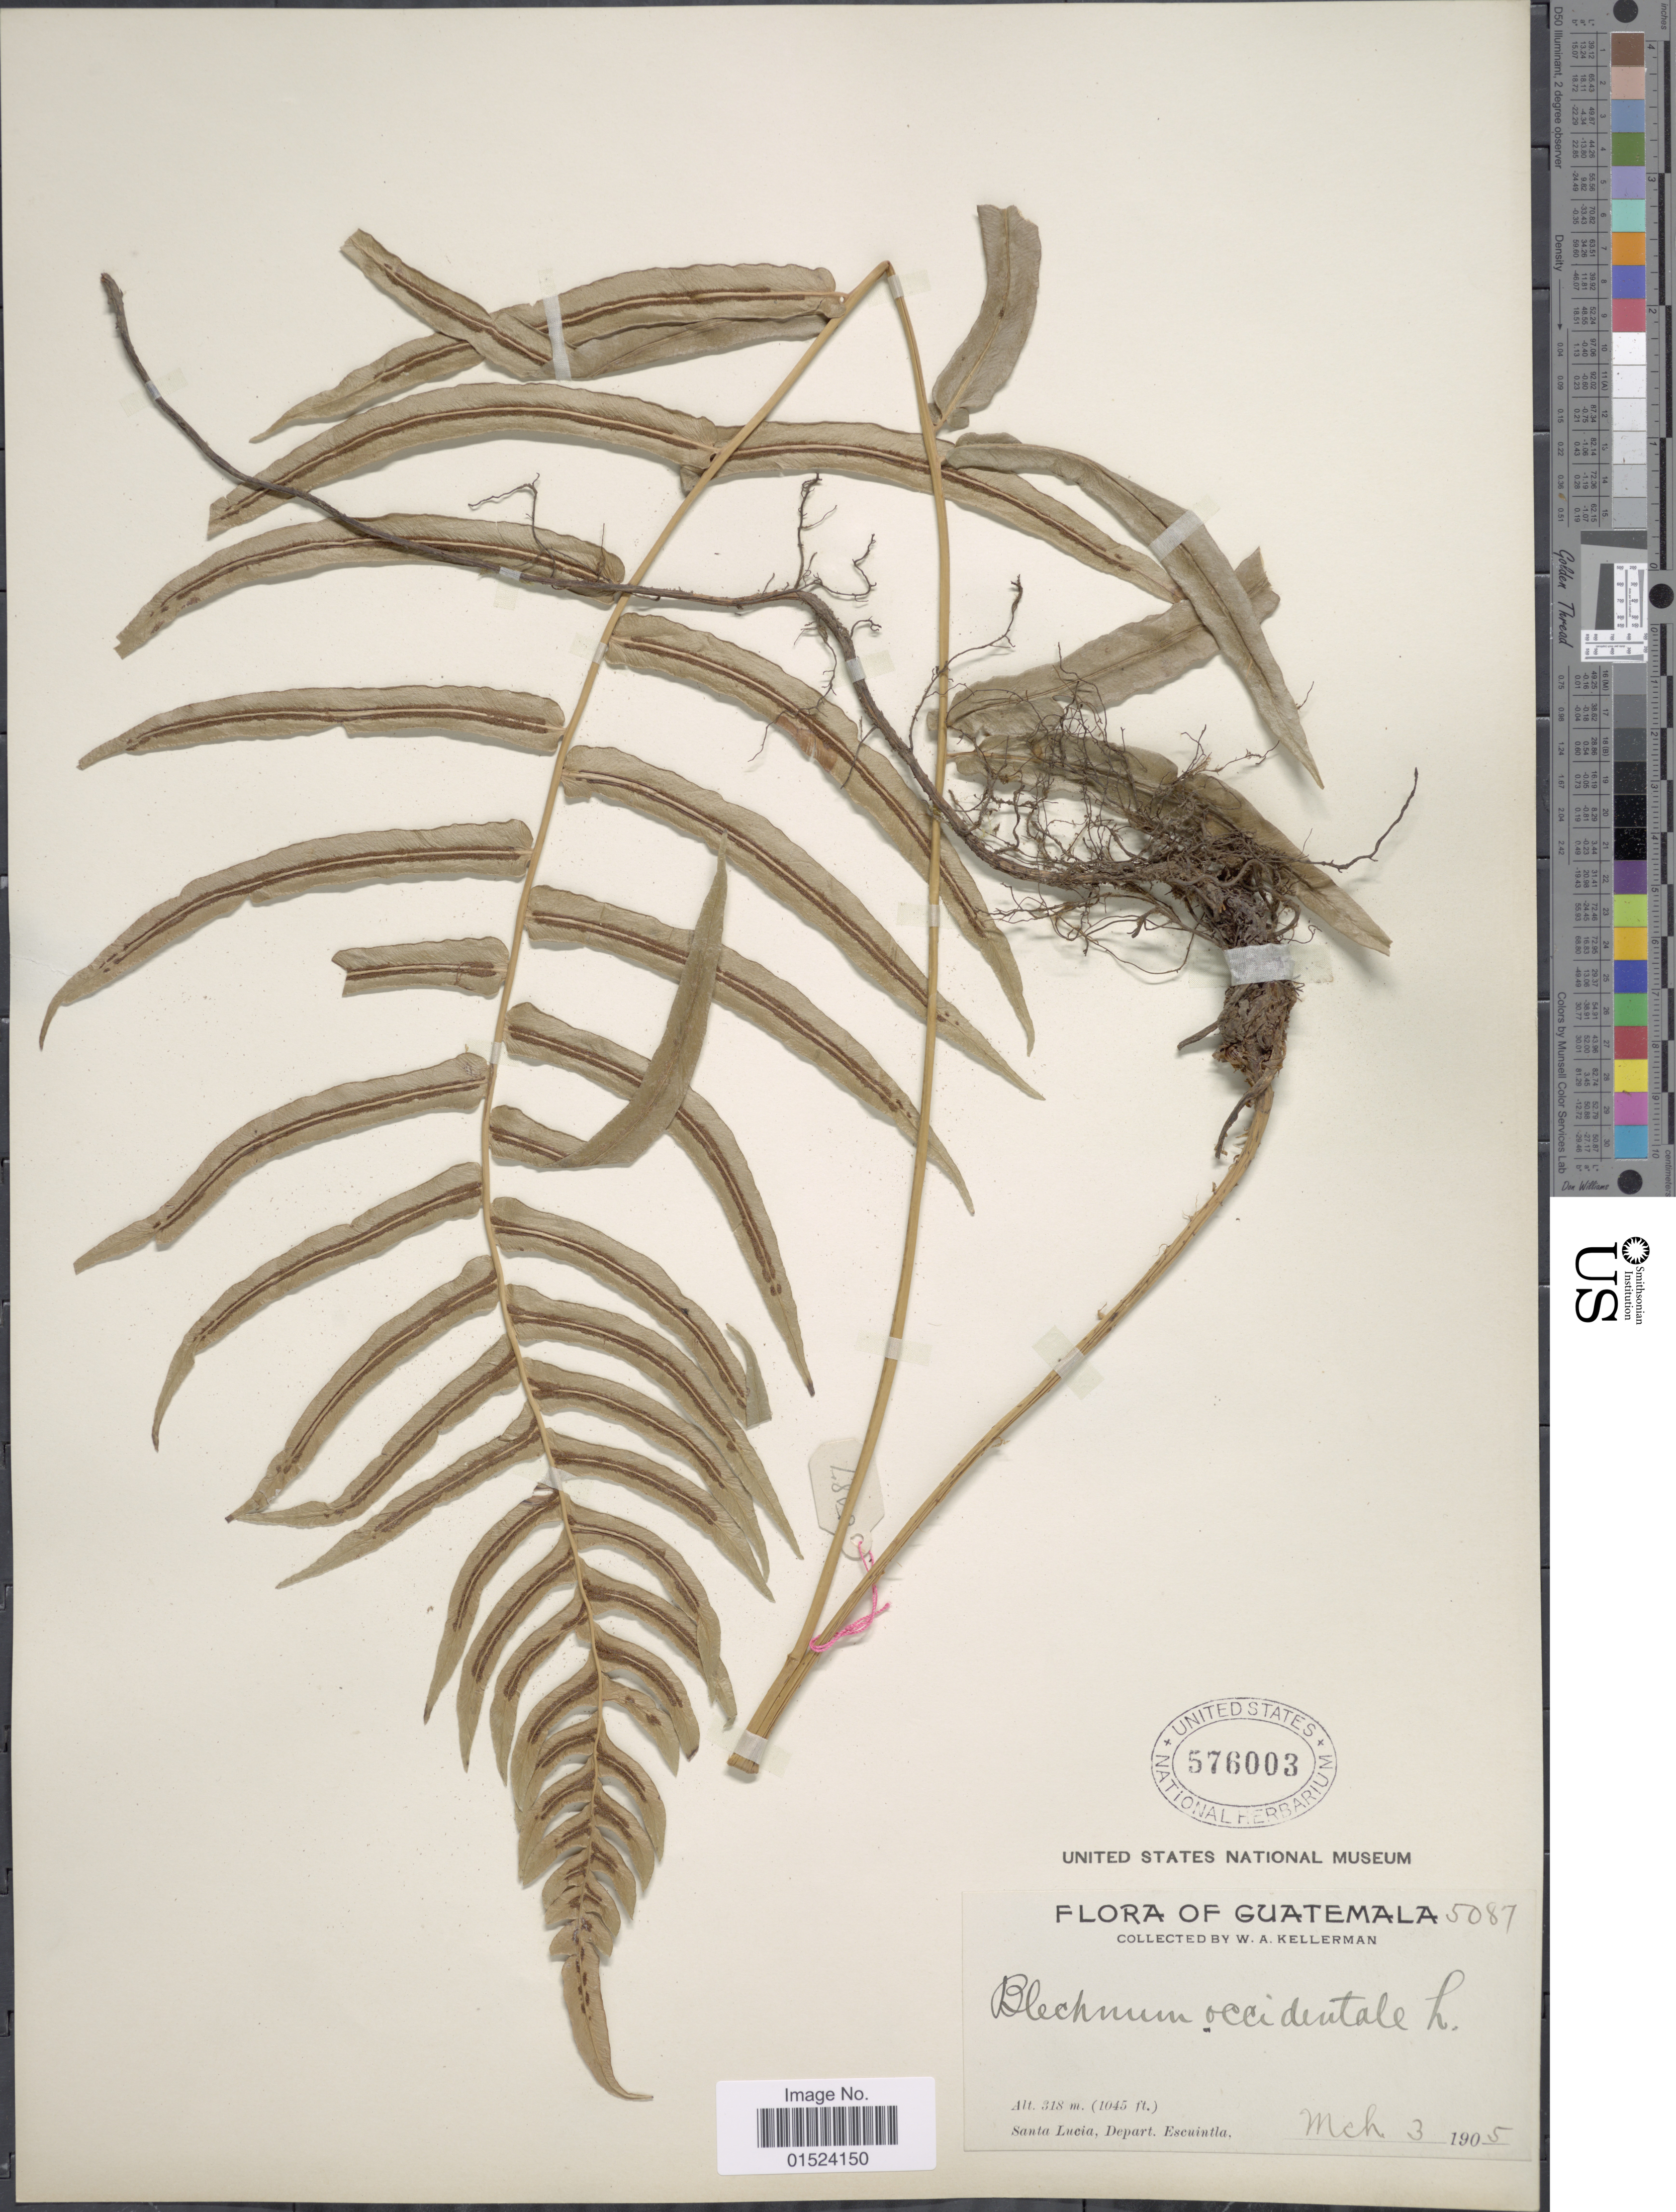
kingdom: Plantae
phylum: Tracheophyta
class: Polypodiopsida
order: Polypodiales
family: Blechnaceae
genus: Blechnum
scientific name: Blechnum occidentale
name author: L.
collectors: W. Kellerman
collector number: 5087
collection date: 1905-03-03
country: Guatemala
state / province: Escuintla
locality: Santa Lucia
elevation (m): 318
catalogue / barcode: US 576003